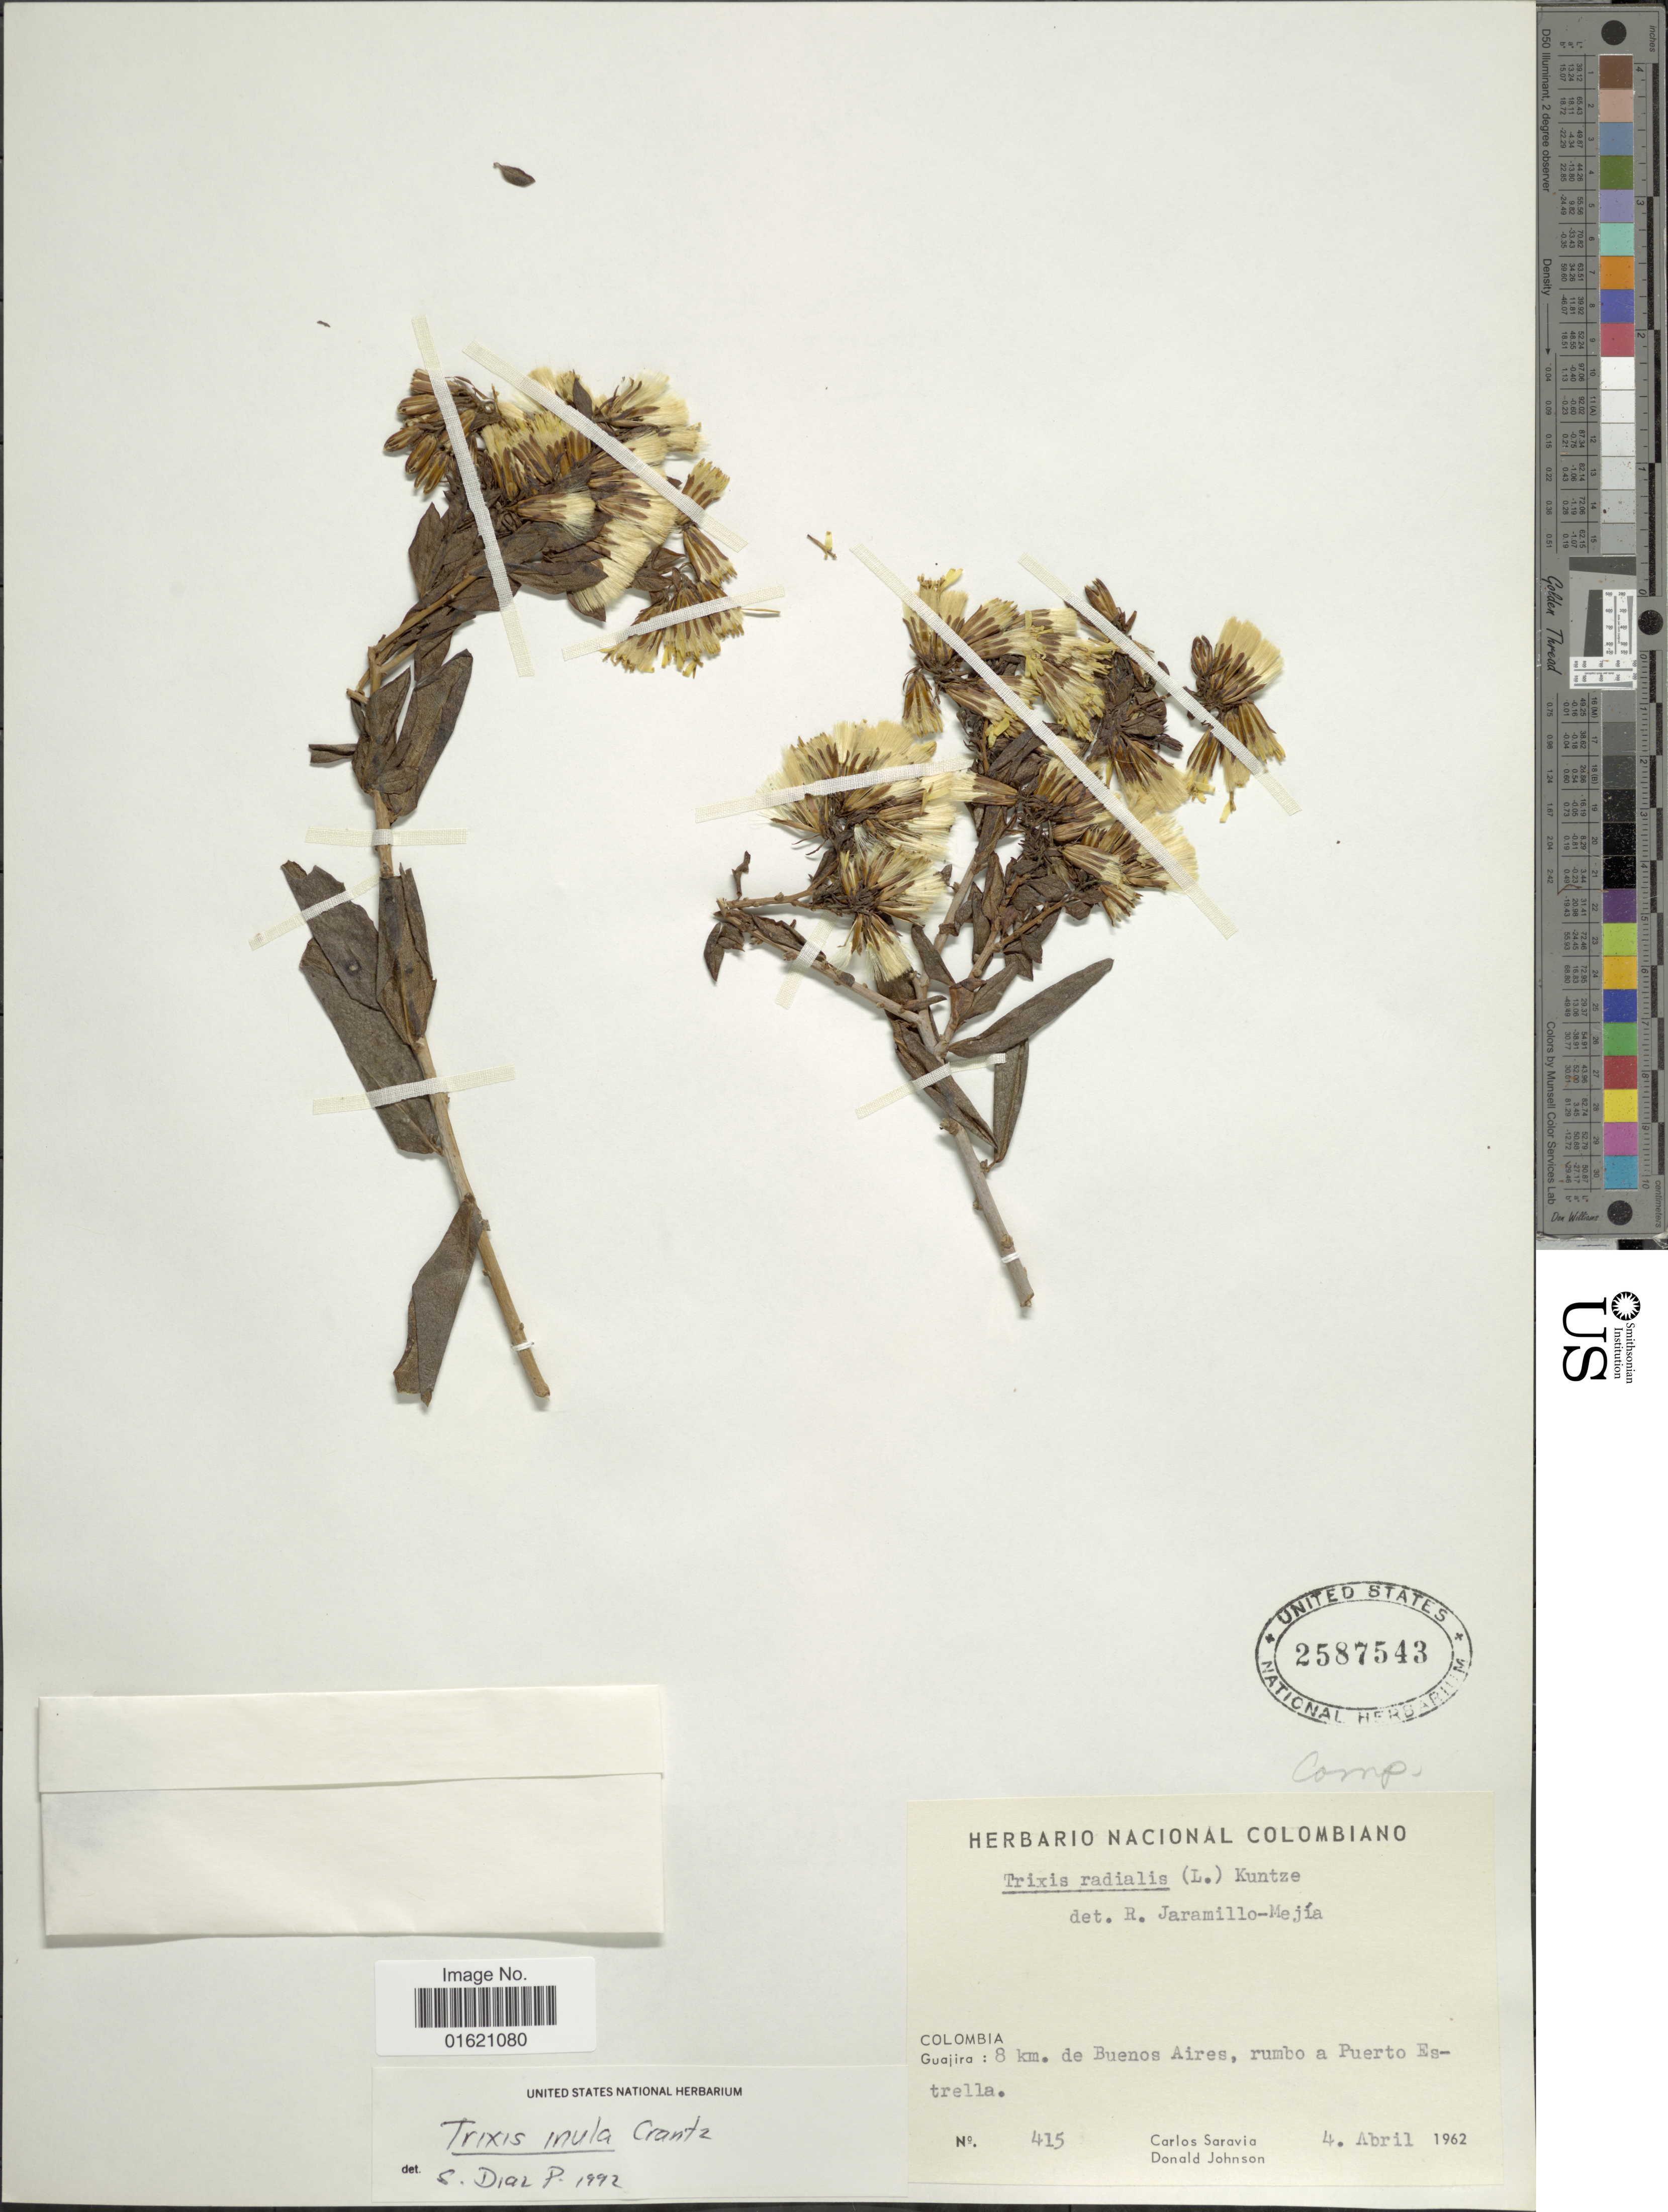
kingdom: Plantae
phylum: Tracheophyta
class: Magnoliopsida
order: Asterales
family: Asteraceae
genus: Trixis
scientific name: Trixis inula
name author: Crantz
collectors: C. Saravia & D. Johnson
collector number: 415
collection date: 1962-04-04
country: Colombia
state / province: La Guajira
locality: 8 km. de Buenos Aires, rumbo a Puerto Estrella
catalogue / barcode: US 2587543